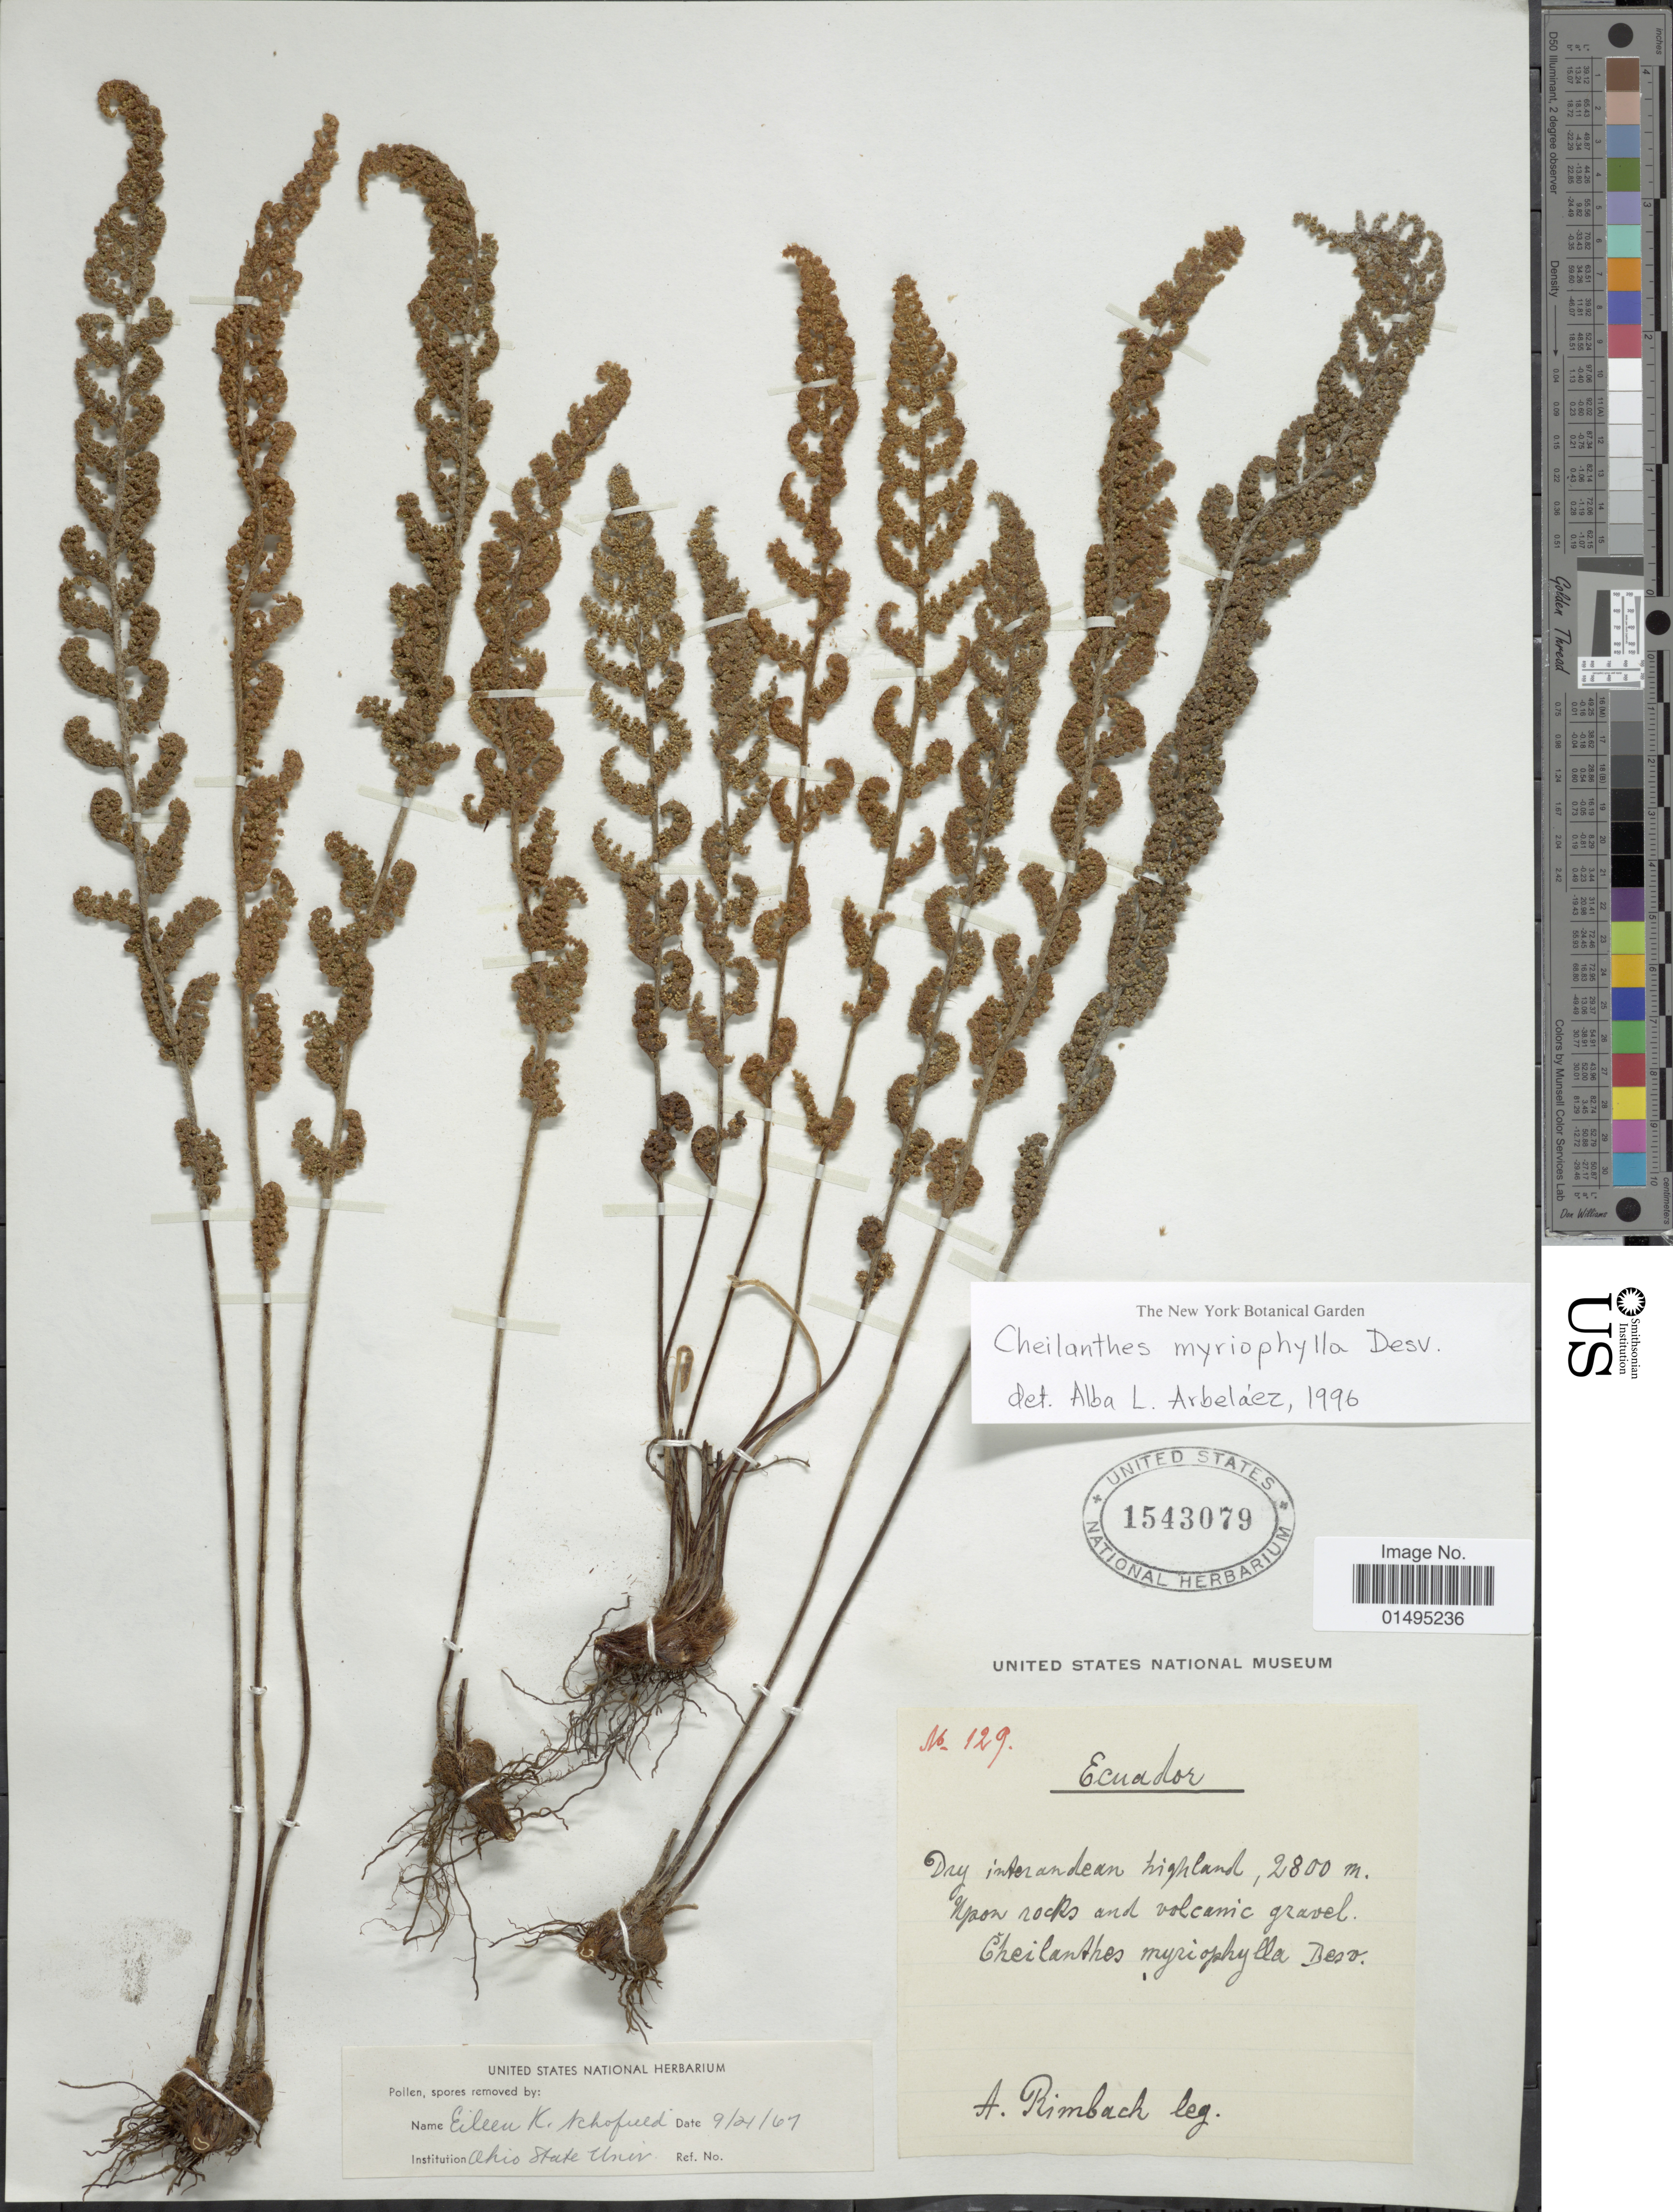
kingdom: Plantae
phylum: Tracheophyta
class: Polypodiopsida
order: Polypodiales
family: Pteridaceae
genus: Myriopteris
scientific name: Myriopteris myriophylla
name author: (Desv.) J. Sm.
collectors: A. Rimbach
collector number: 129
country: Ecuador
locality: Ecuador. Dry interandean highland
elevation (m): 2800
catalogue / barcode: US 1543079